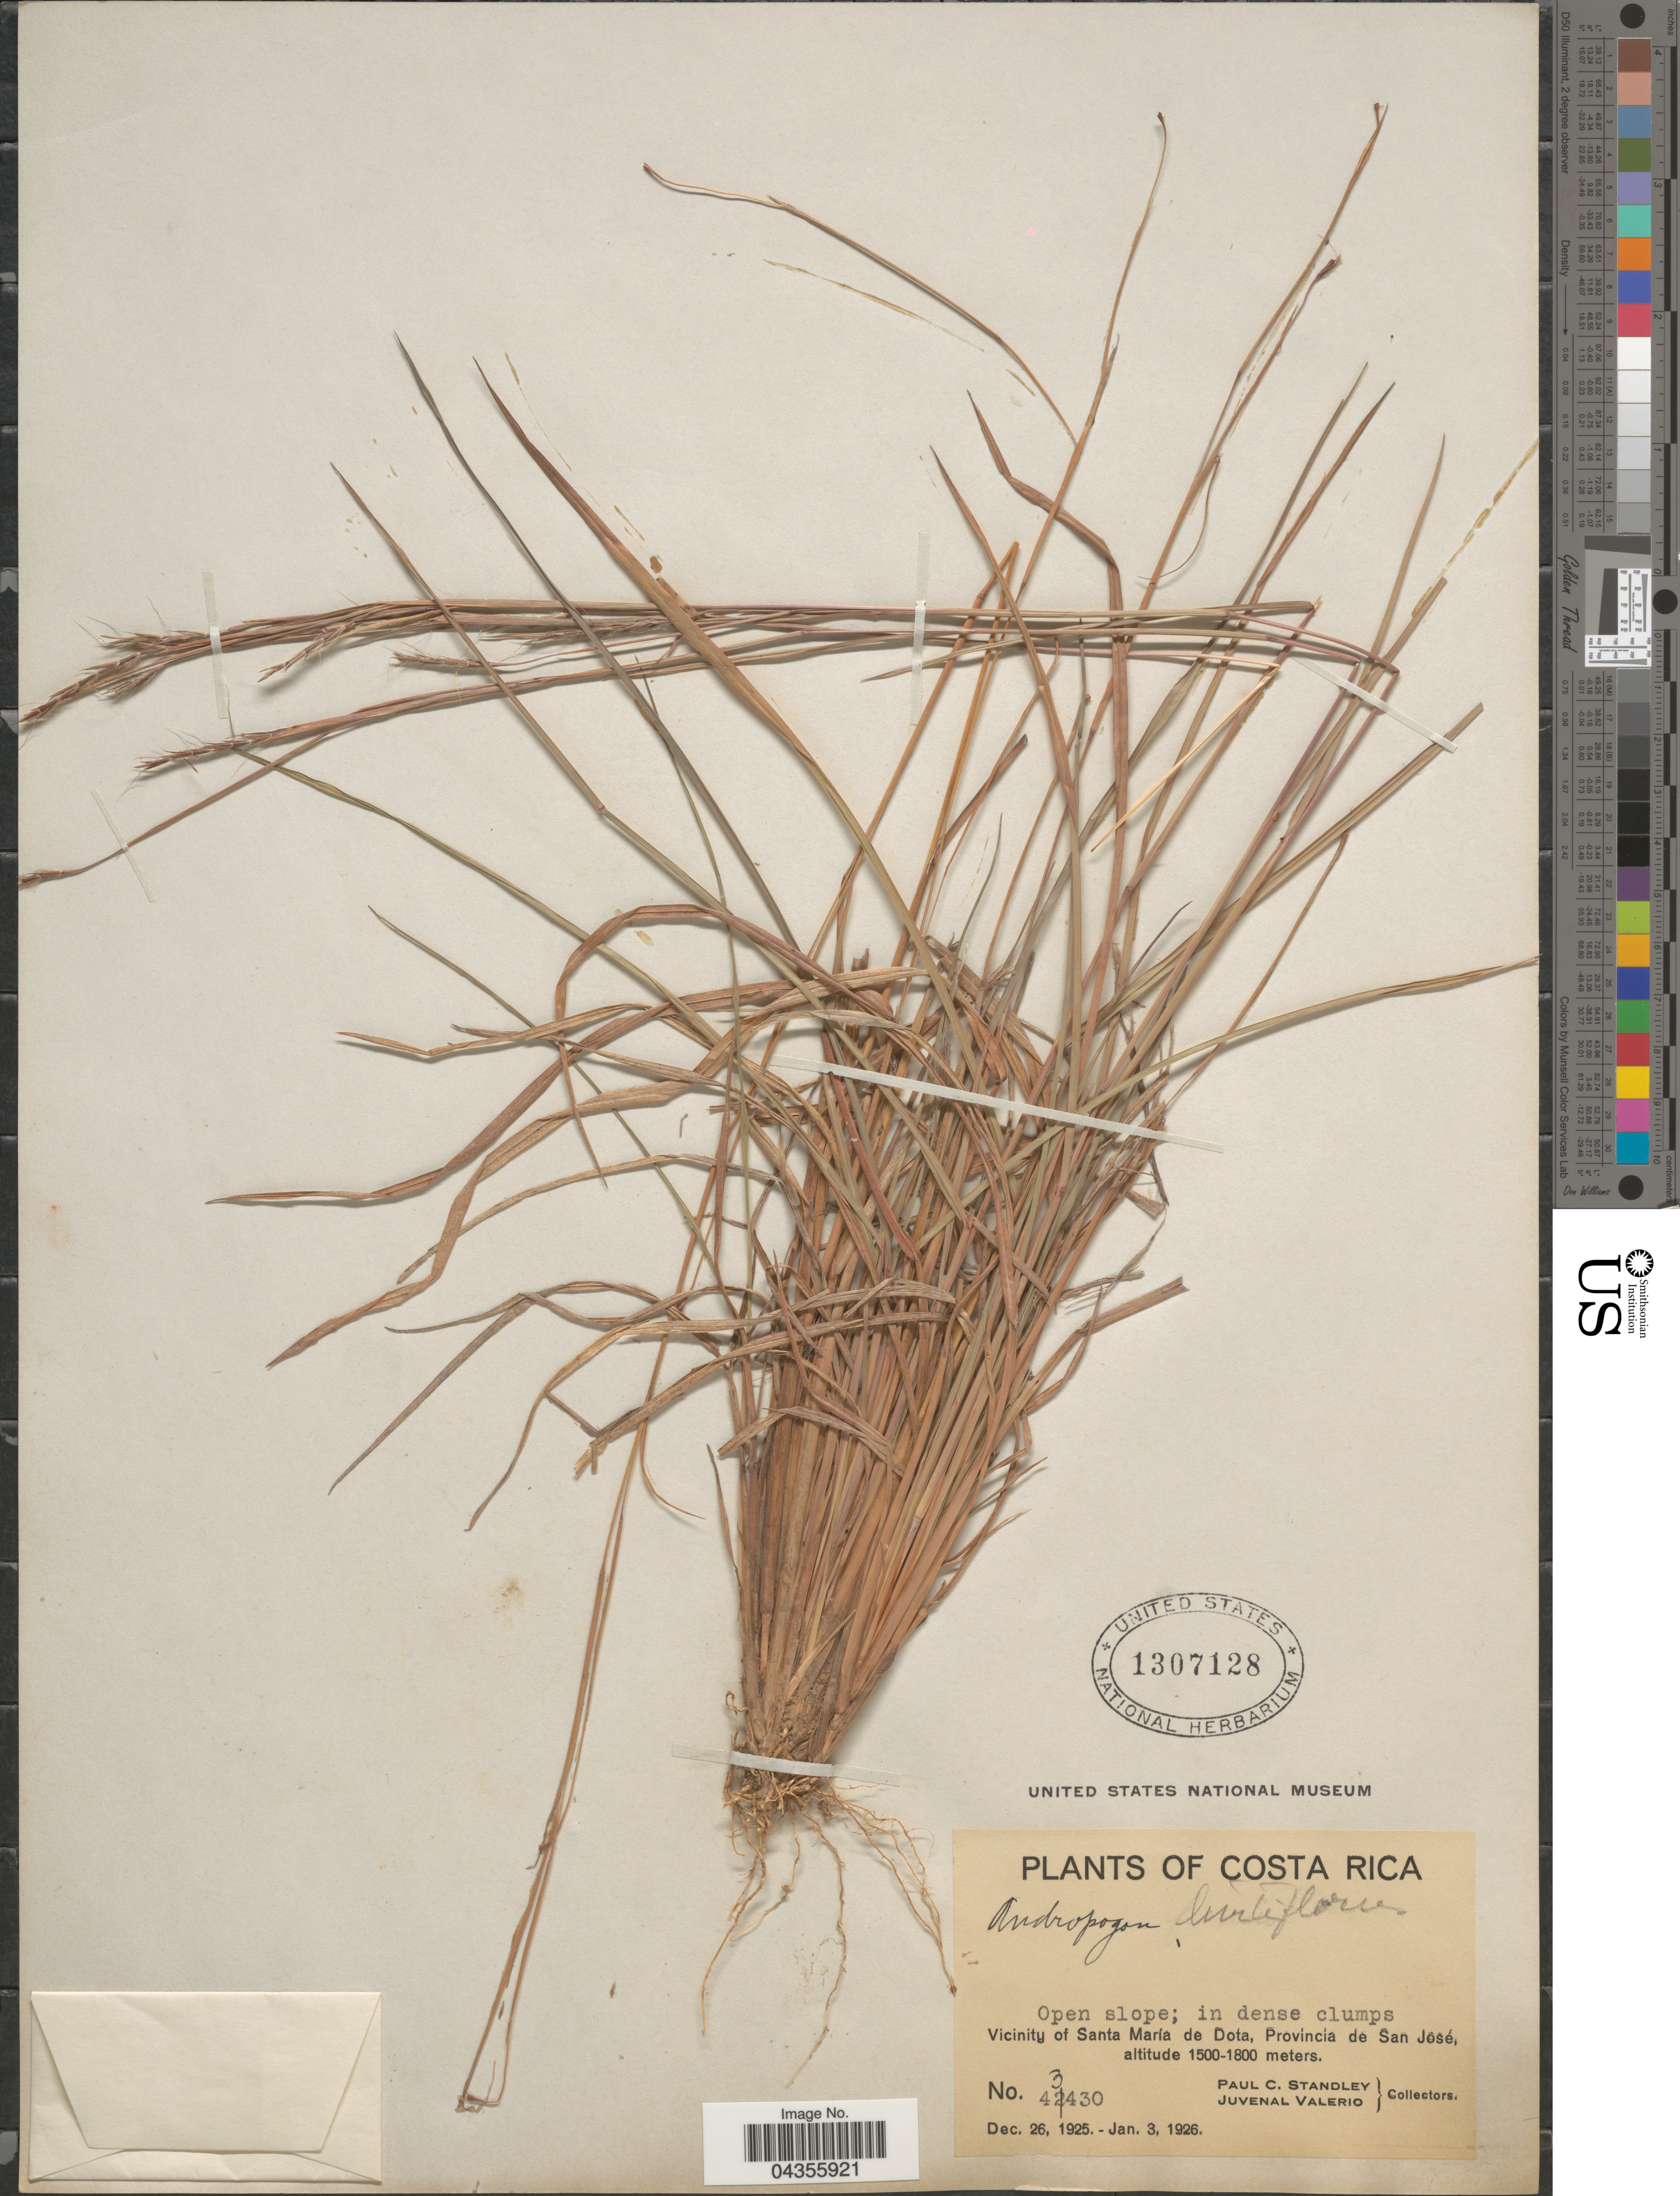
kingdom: Plantae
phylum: Tracheophyta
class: Liliopsida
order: Poales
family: Poaceae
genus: Schizachyrium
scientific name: Schizachyrium scoparium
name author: (Michx.) Nash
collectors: P. C. Standley & J. Valerio R.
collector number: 43430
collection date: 1925-12-26/1926-01-03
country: Costa Rica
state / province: San José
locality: Vicinity of Santa María de Dota.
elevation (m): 1500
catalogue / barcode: US 1307128